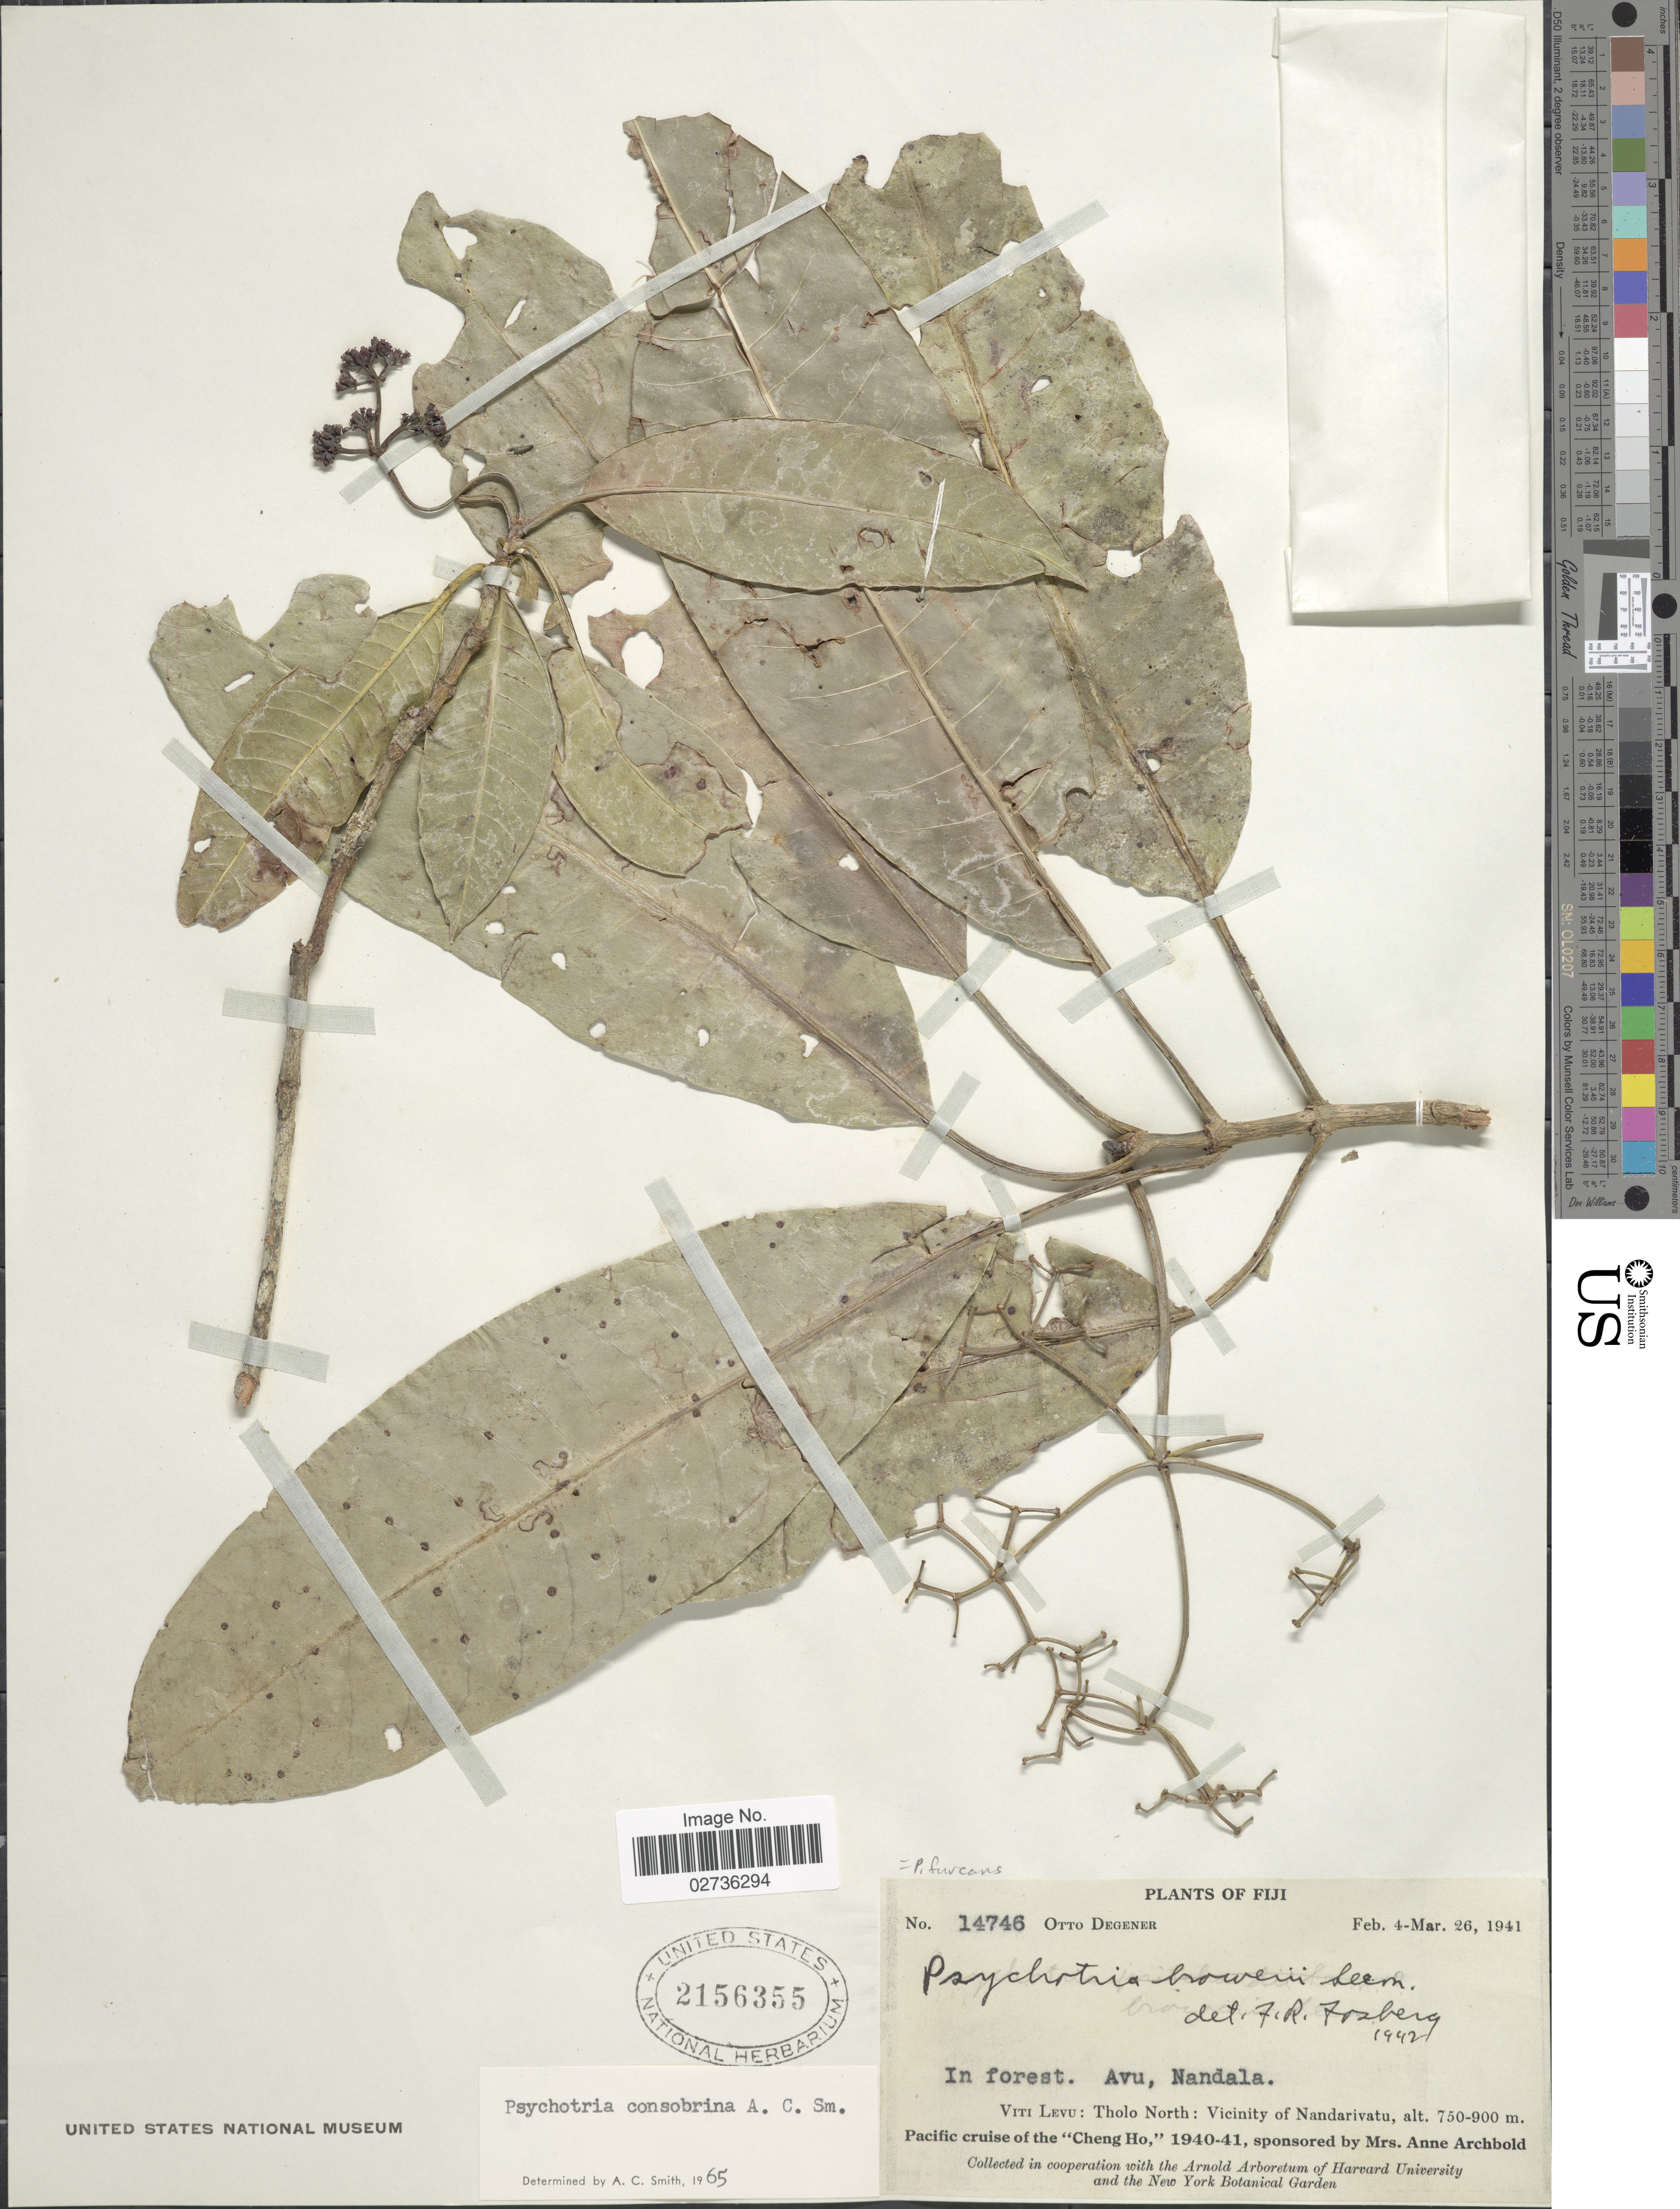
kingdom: Plantae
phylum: Tracheophyta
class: Magnoliopsida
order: Gentianales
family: Rubiaceae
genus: Psychotria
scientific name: Psychotria furcans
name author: Fosberg in A.C. Sm.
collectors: O. Degener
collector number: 14746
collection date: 1941-02-04/1941-03-26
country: Fiji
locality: In forest. Avu, Nandala. Viti Levu: Tholo North: Vicinity of Nandarivatu.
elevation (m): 750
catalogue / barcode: US 2156355